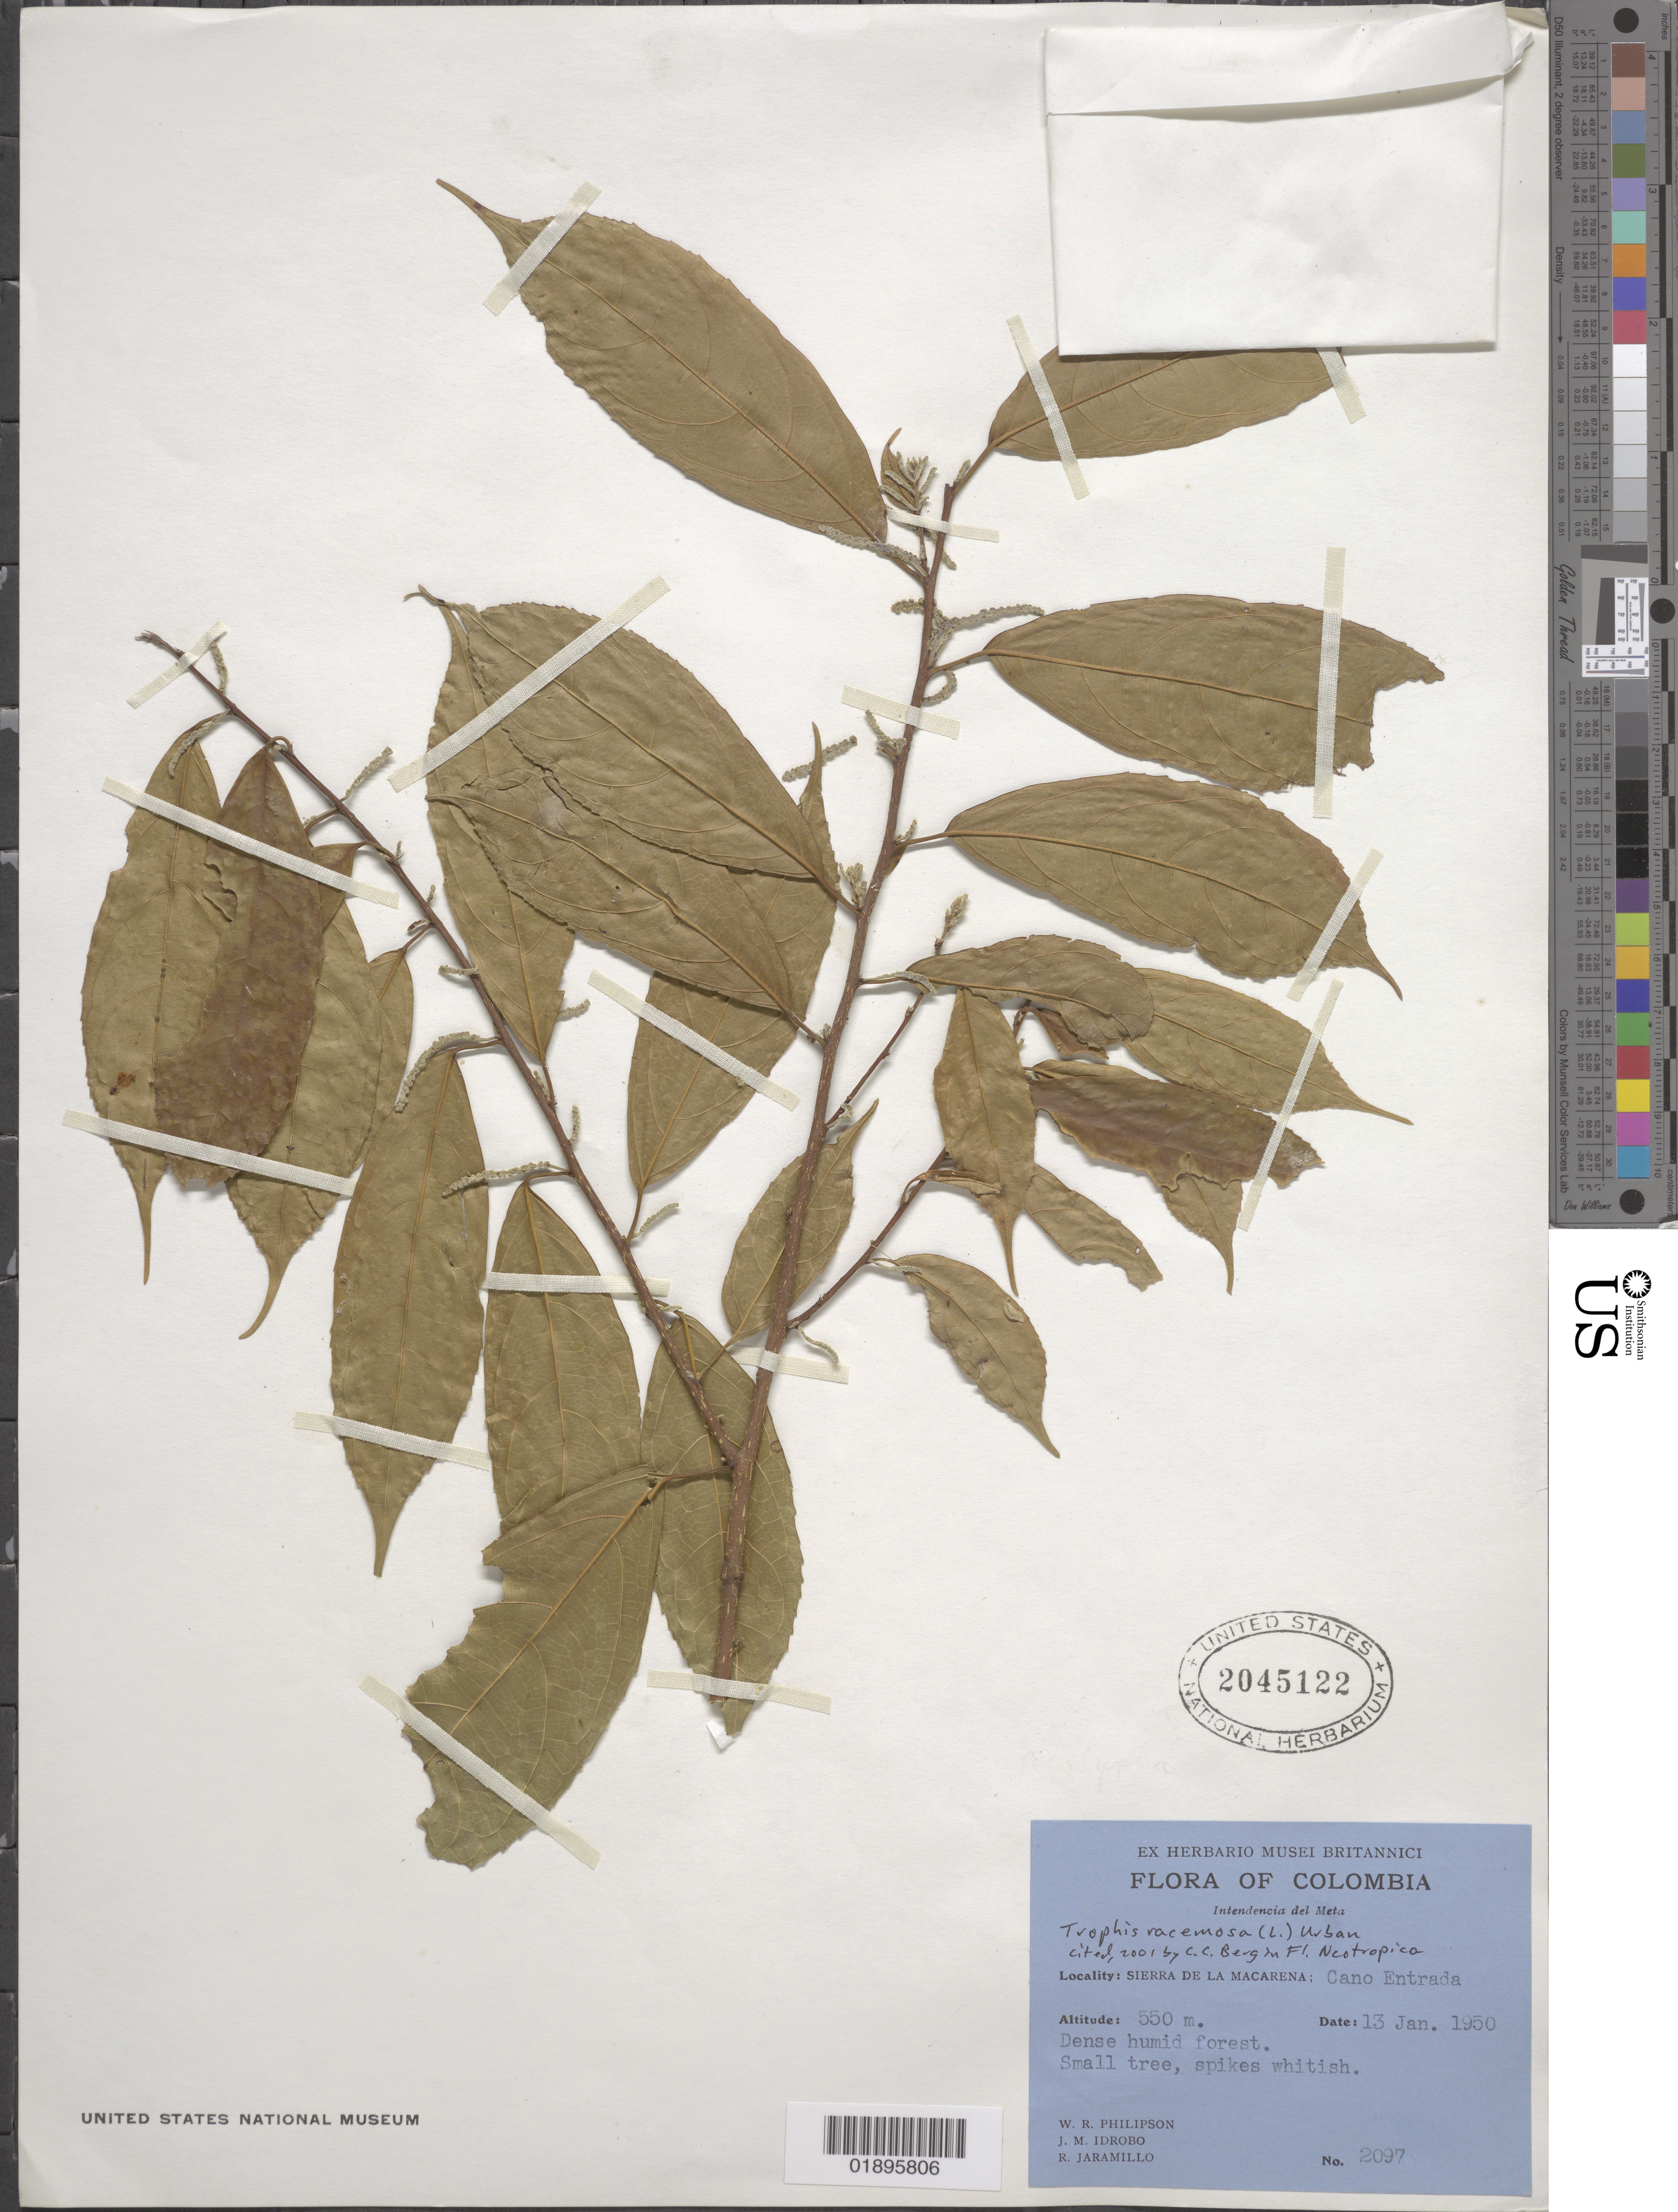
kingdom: Plantae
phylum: Tracheophyta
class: Magnoliopsida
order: Rosales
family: Moraceae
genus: Trophis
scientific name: Trophis racemosa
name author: (L.) Urb.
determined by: Berg, C. C.; Heusden, E. C.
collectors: W. R. Philipson, J. M. Idrobo & R. Jaramillo M.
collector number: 1950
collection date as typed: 13 Jan 1950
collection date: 1950-01-13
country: Colombia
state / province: Meta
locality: Sierra de la Macarena: Caño Entrada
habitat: Dense humid forest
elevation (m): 550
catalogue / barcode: US 2045122